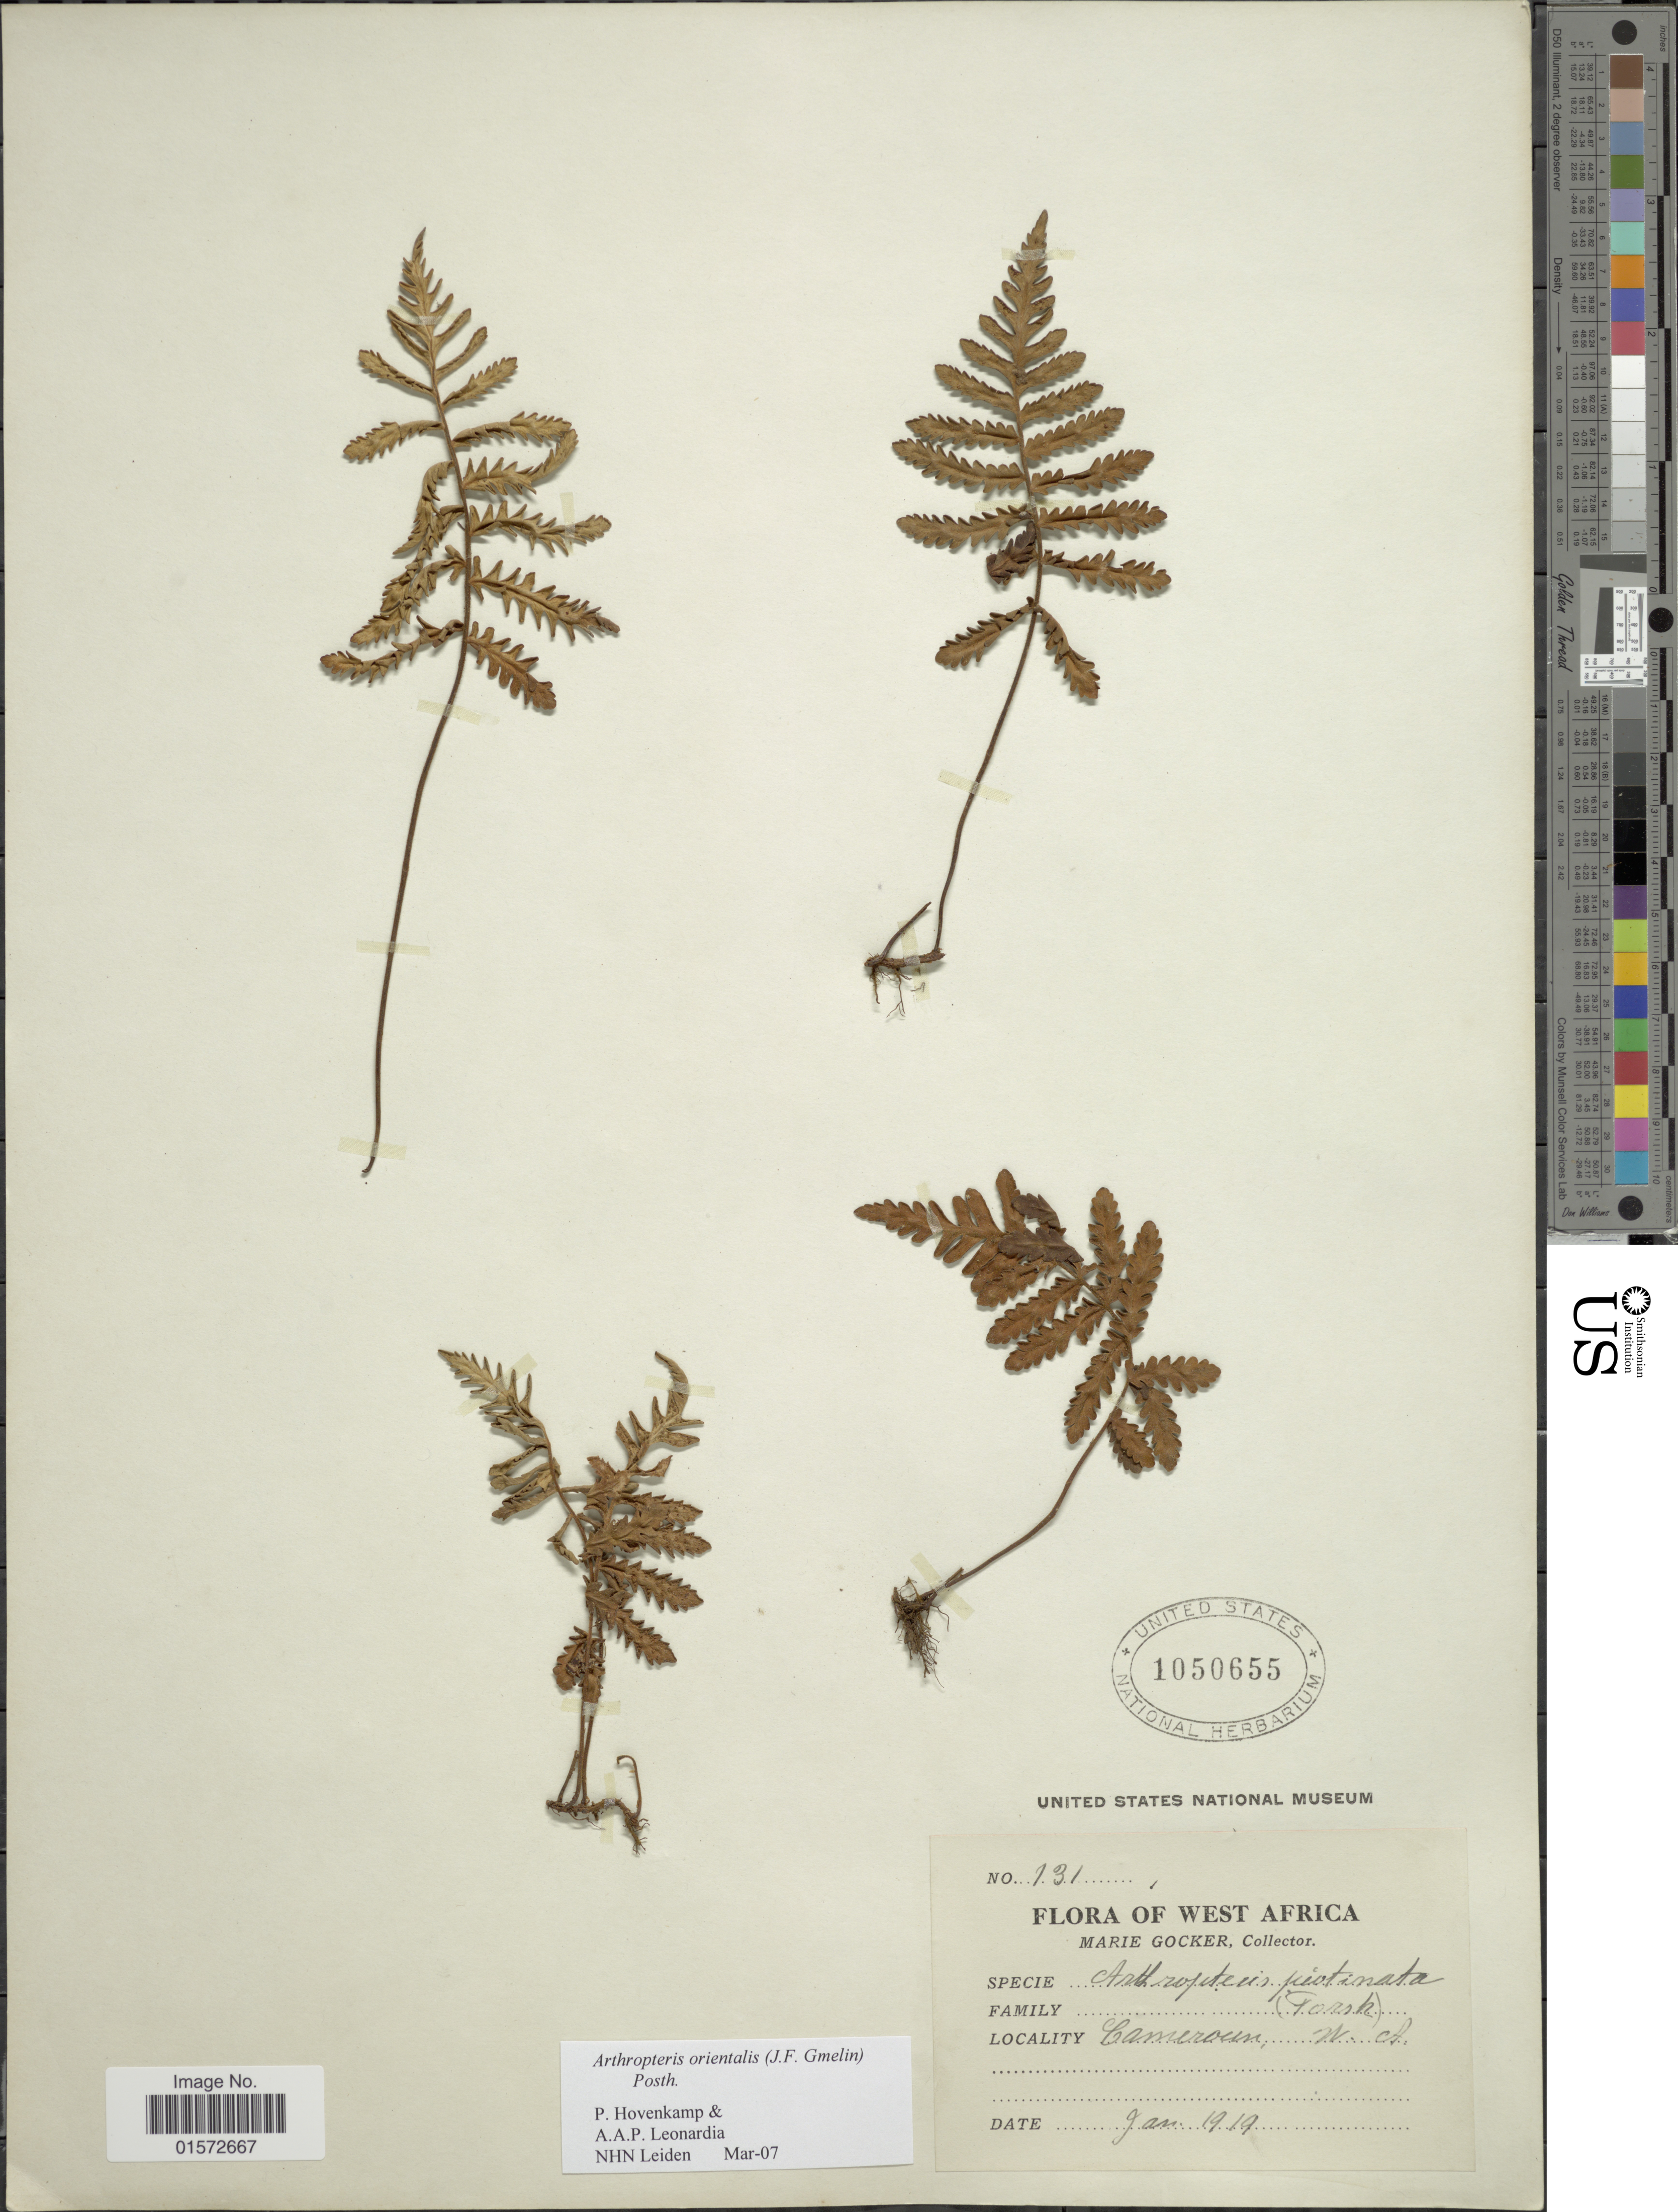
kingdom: Plantae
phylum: Tracheophyta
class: Polypodiopsida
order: Polypodiales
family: Tectariaceae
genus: Arthropteris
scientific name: Arthropteris orientalis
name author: (J.F. Gmel.) Posth.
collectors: M. Gocker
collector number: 131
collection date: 1919-01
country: Cameroon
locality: West Africa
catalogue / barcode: US 1050655